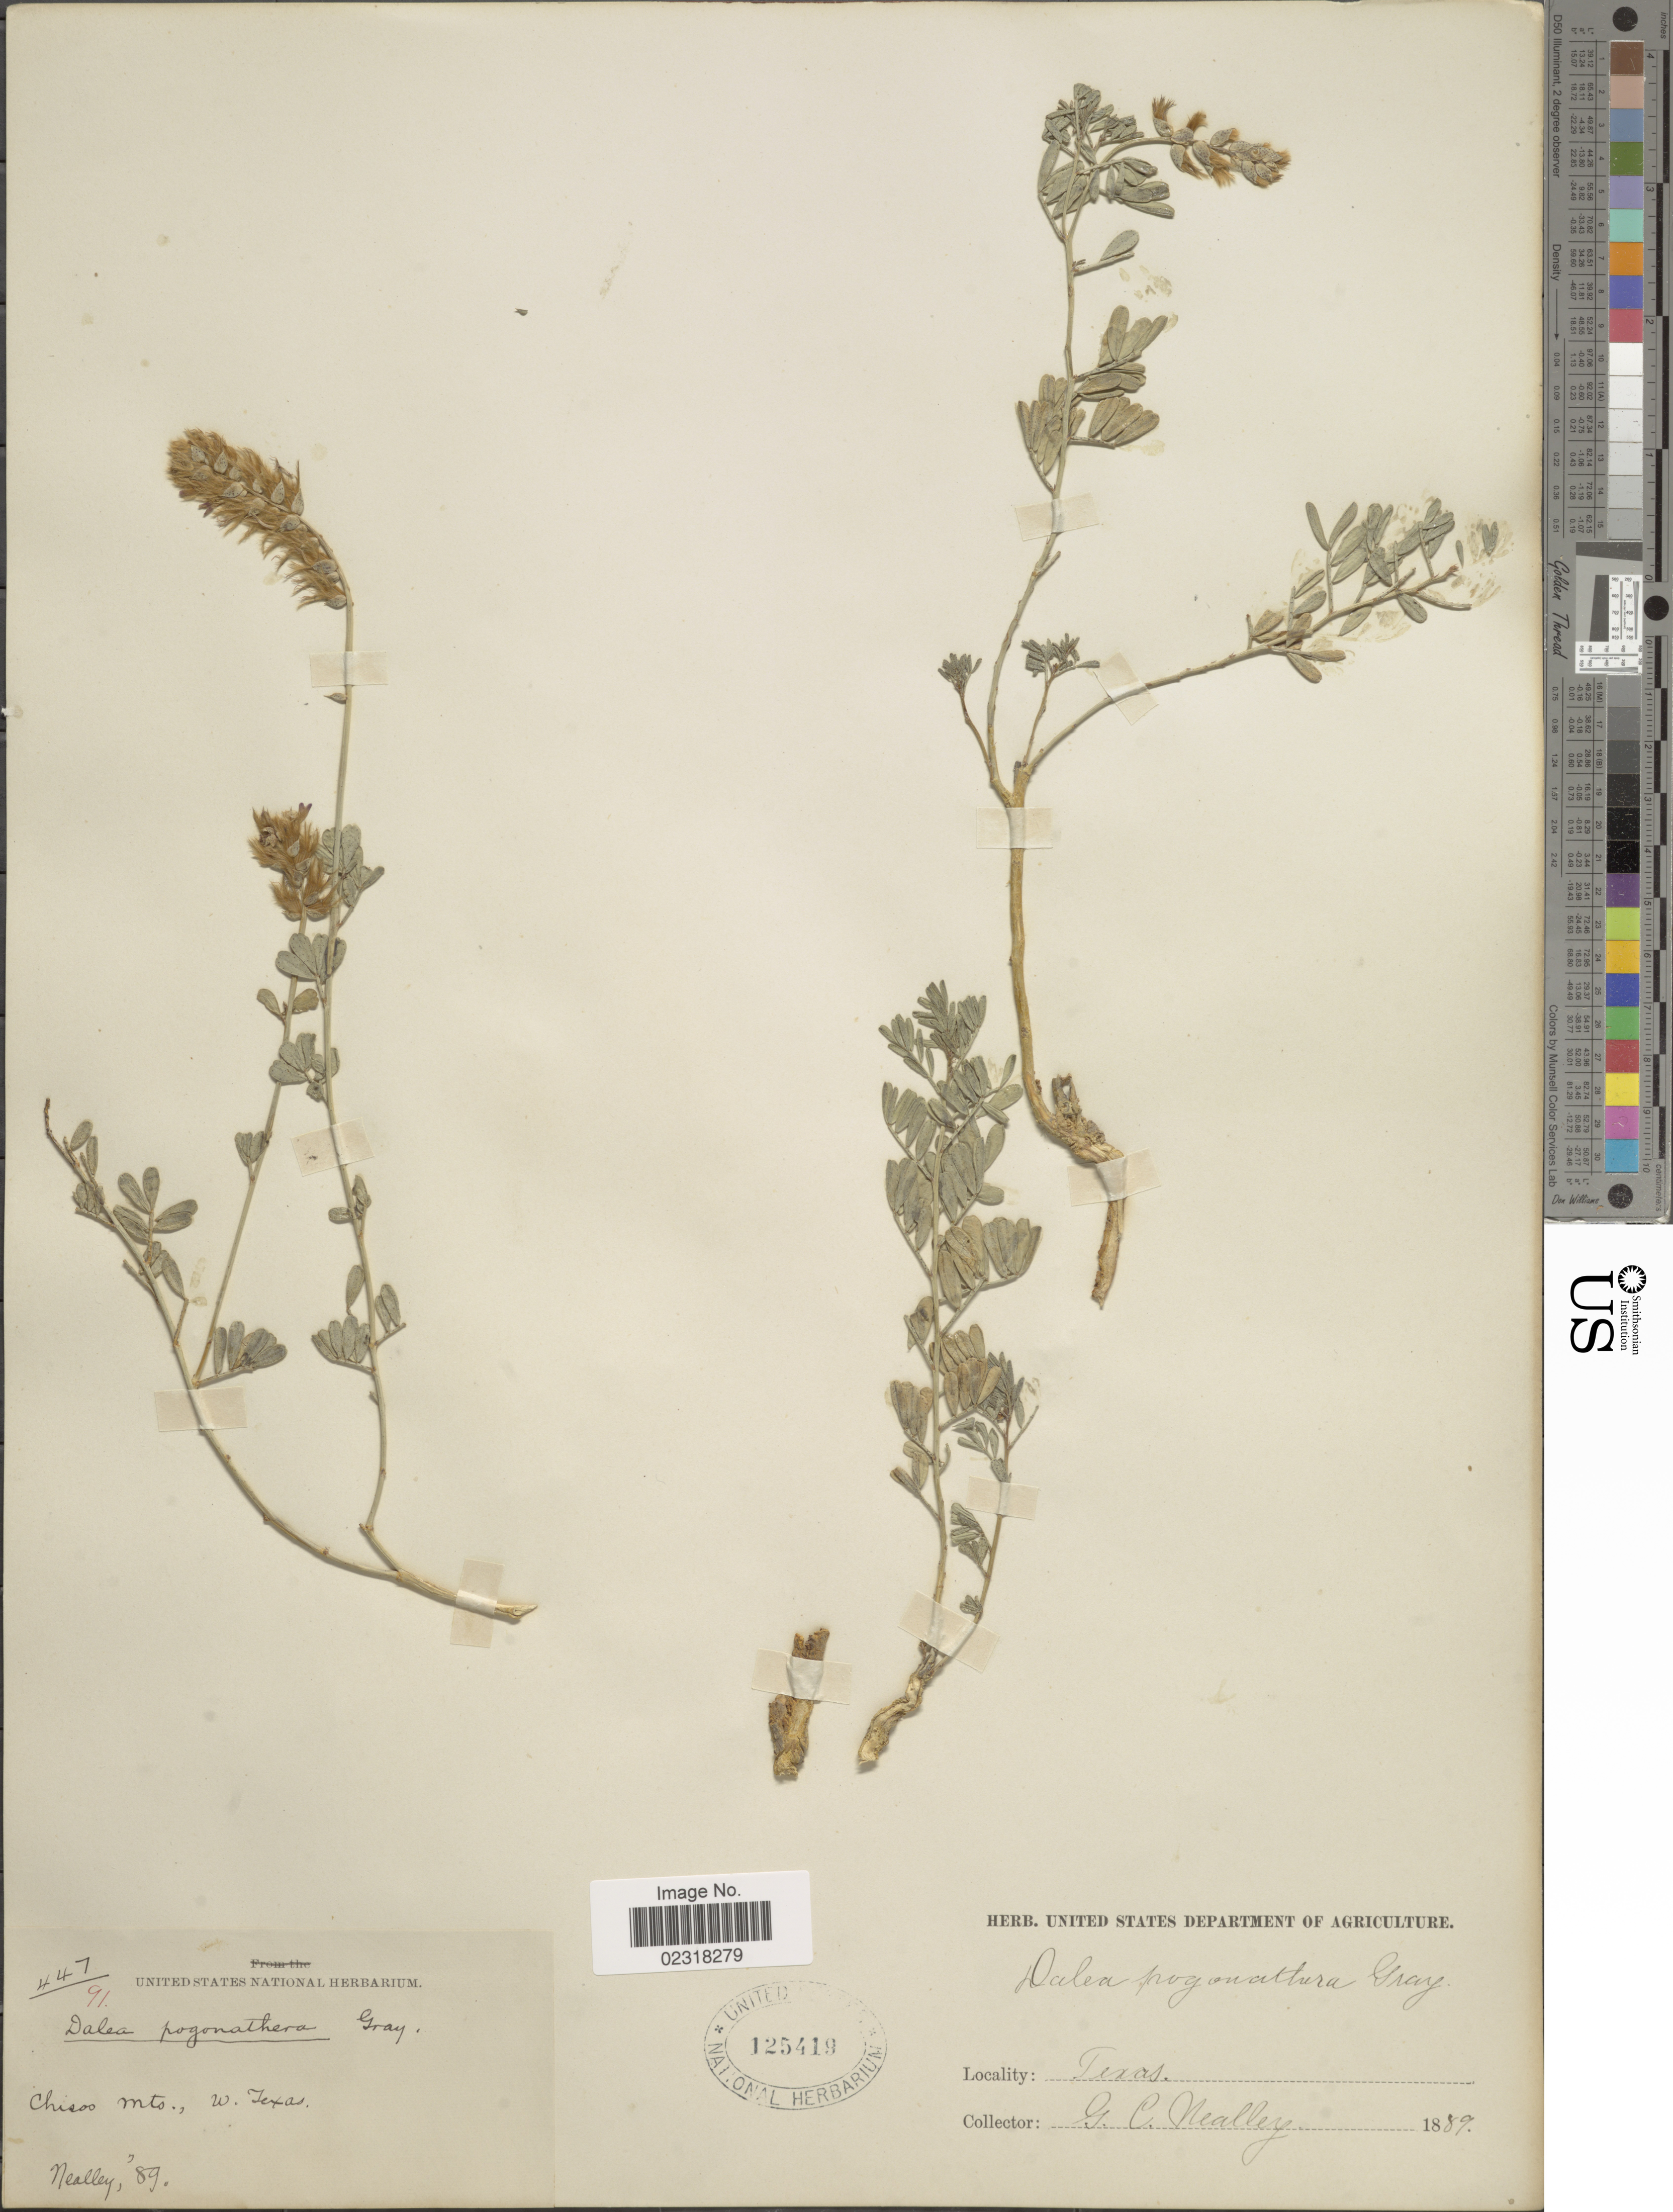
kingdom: Plantae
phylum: Tracheophyta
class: Magnoliopsida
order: Fabales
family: Fabaceae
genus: Dalea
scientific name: Dalea pogonathera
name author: A. Gray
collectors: G. C. Nealley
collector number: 447/91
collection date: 1889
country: United States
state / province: Texas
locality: Chisos Mts., W Texas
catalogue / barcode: US 125419